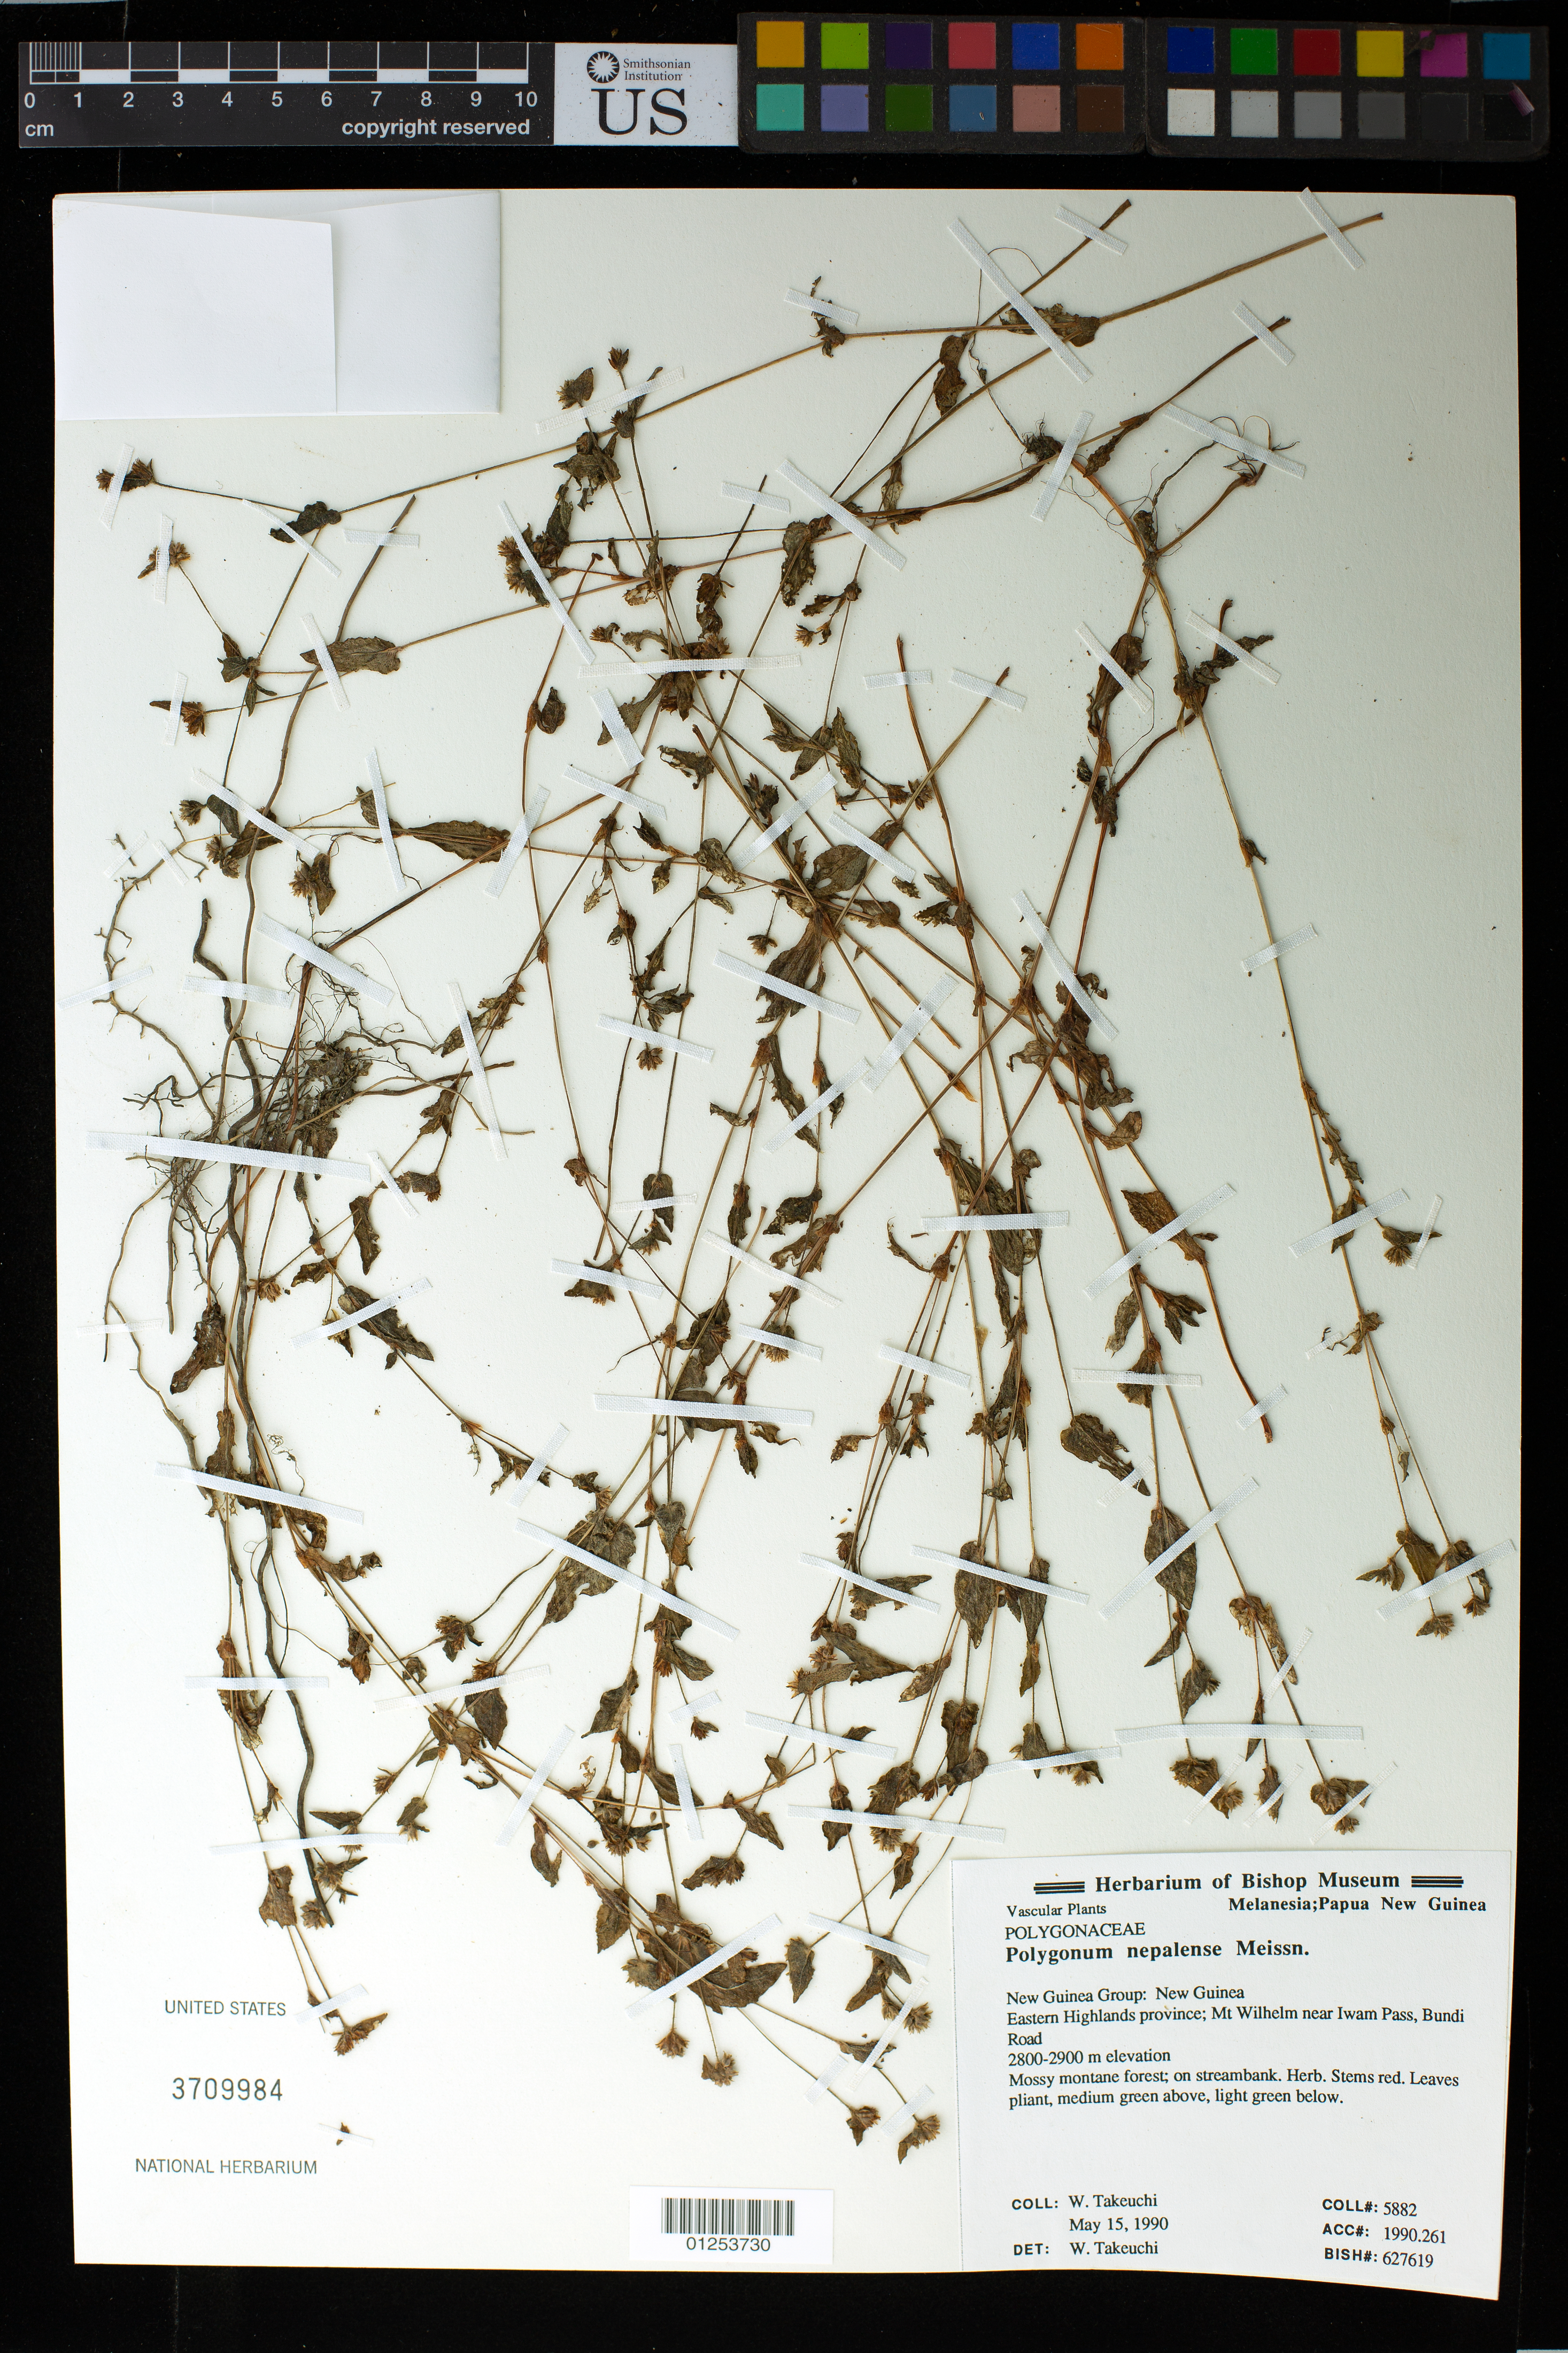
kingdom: Plantae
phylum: Tracheophyta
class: Magnoliopsida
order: Caryophyllales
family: Polygonaceae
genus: Persicaria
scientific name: Persicaria nepalensis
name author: (Meisn.) H. Gross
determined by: Wagner, W. L., (BOT), Smithsonian Institution - National Museum of Natural History (UNITED STATES)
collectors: W. N. Takeuchi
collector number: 5882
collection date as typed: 15 May 1990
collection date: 1990-05-15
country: Papua New Guinea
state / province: Eastern Highlands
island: New Guinea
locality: Mt. Wilhelm near Iwam Pass, Bundi Road.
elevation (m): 2800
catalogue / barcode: US 3709984